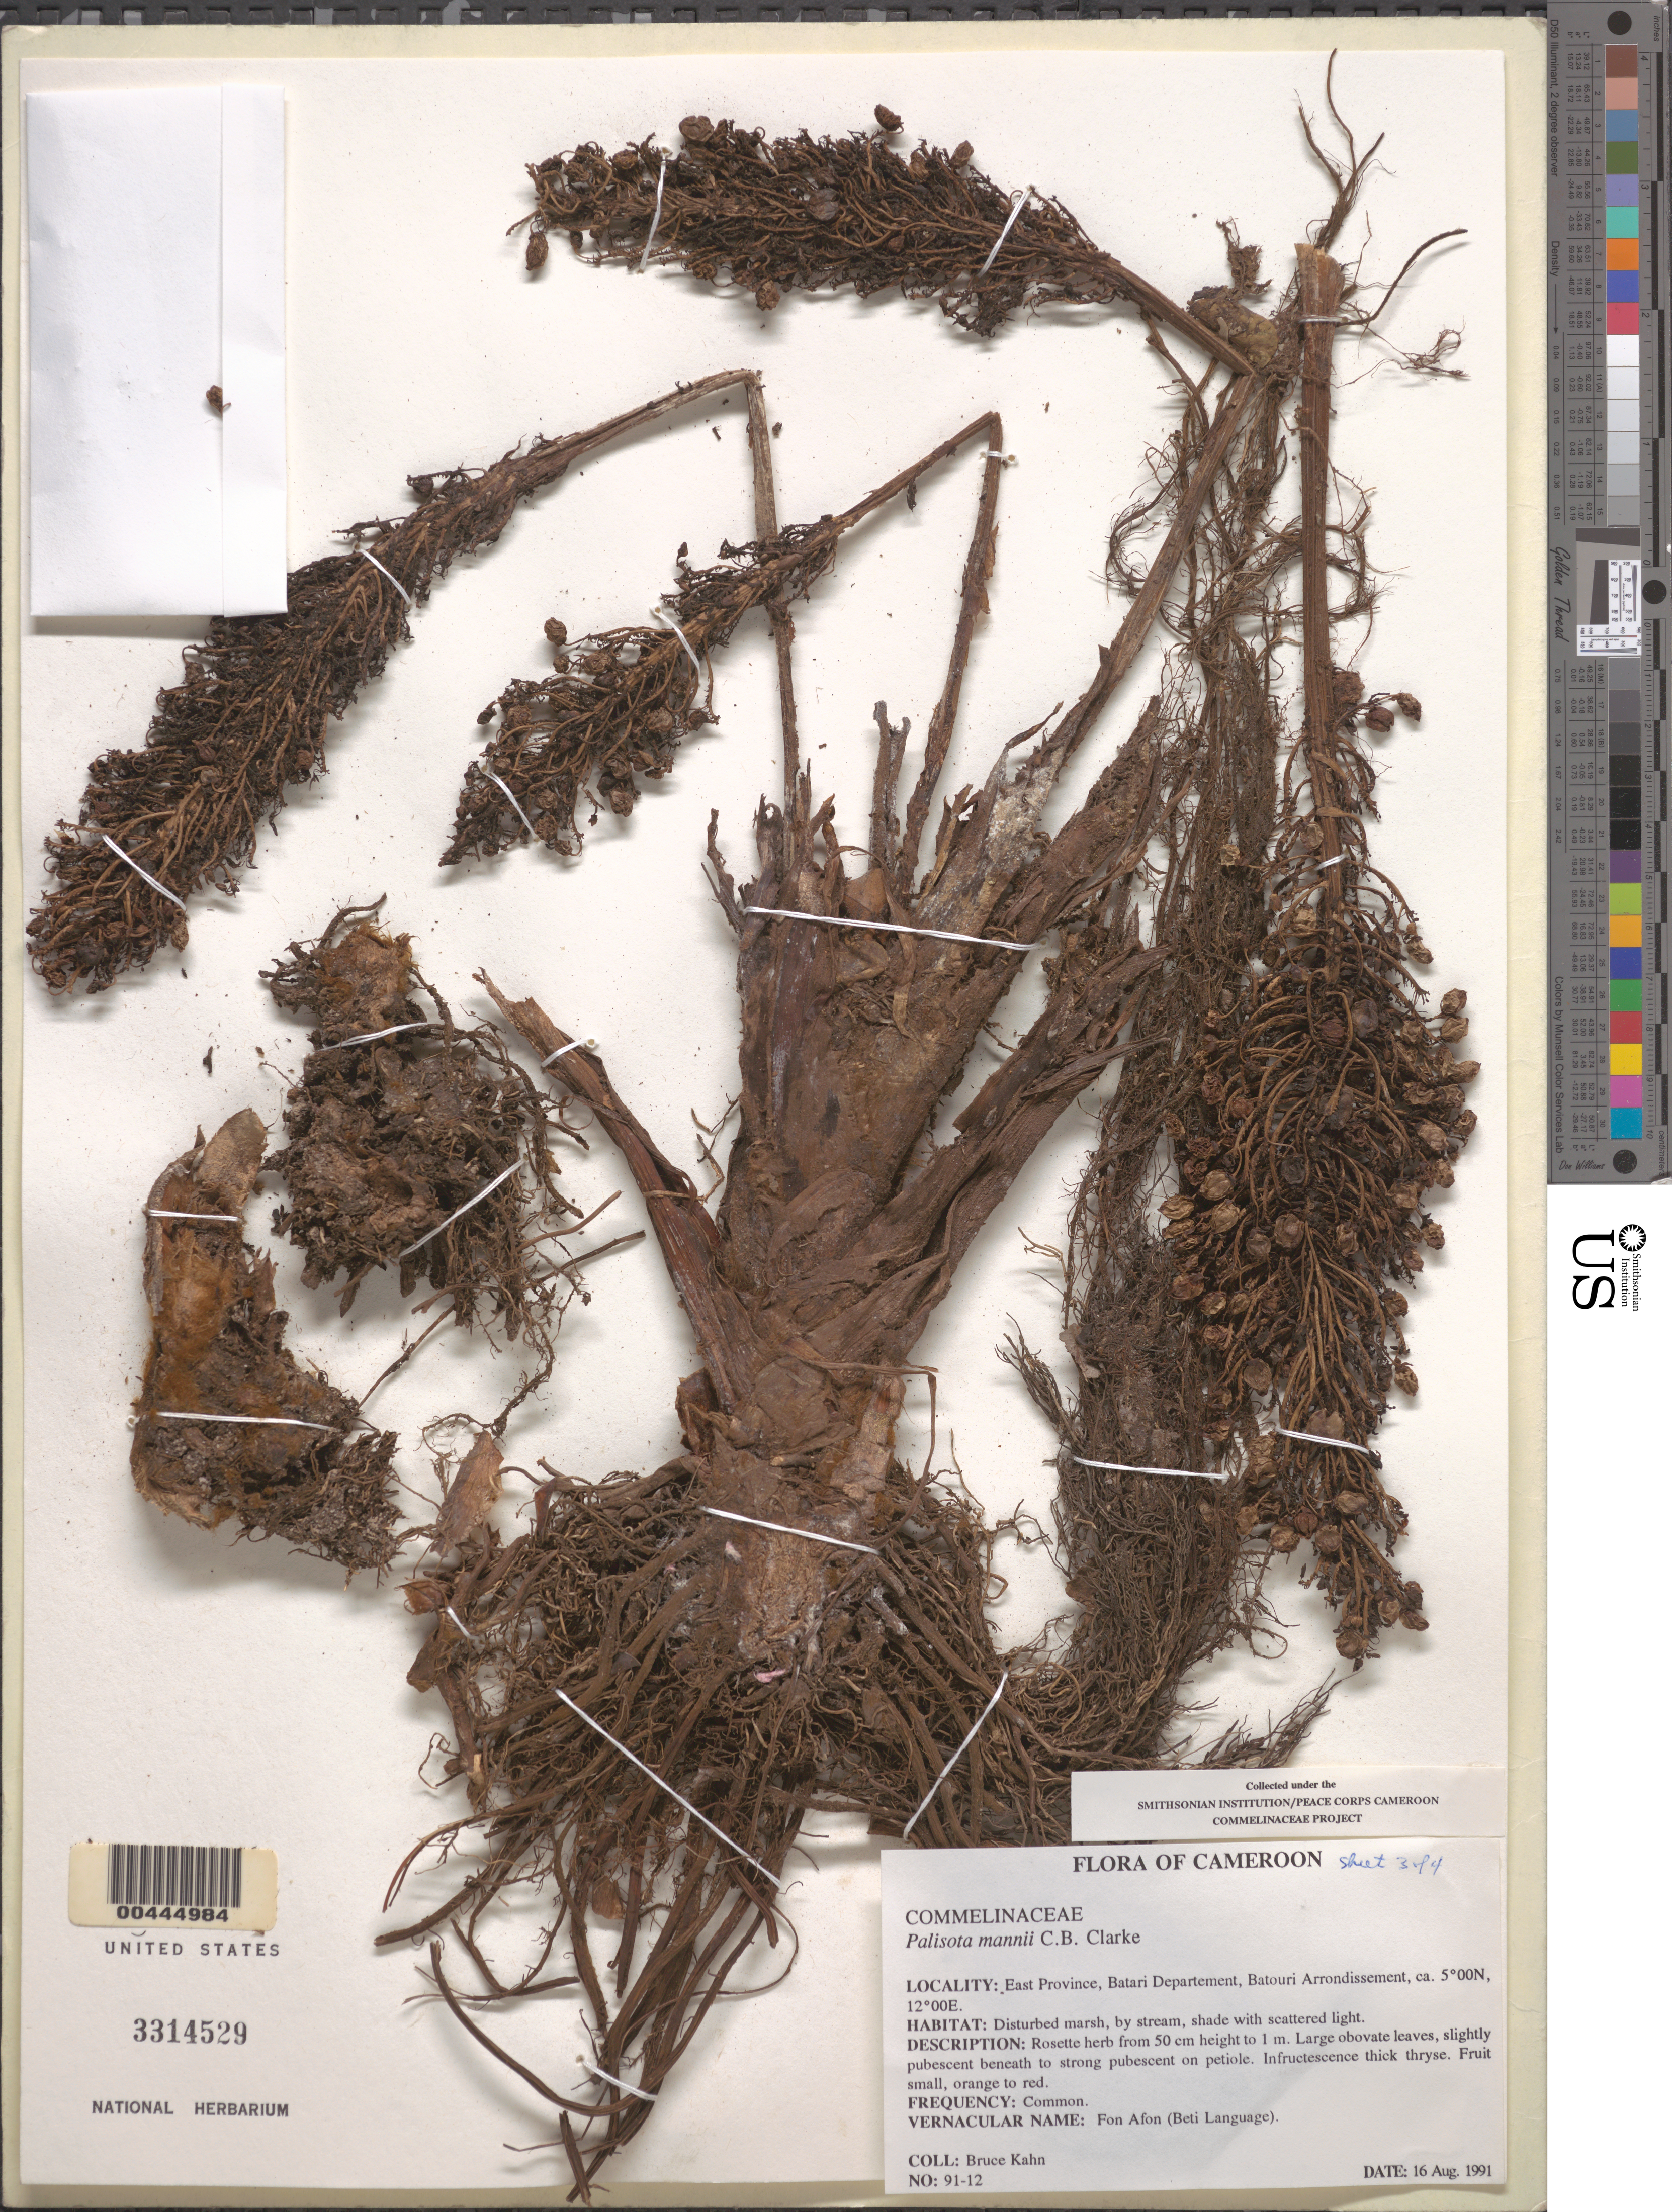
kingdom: Plantae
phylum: Tracheophyta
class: Liliopsida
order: Commelinales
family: Commelinaceae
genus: Palisota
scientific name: Palisota mannii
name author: C.B. Clarke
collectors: B. Kahn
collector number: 91-12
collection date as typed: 16 Aug 1991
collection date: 1991-08-16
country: Cameroon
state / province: Est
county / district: Kadeï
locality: Batari dept., batouri arrondissement. [batari dept. = kadeï dept.]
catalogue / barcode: US 3314529